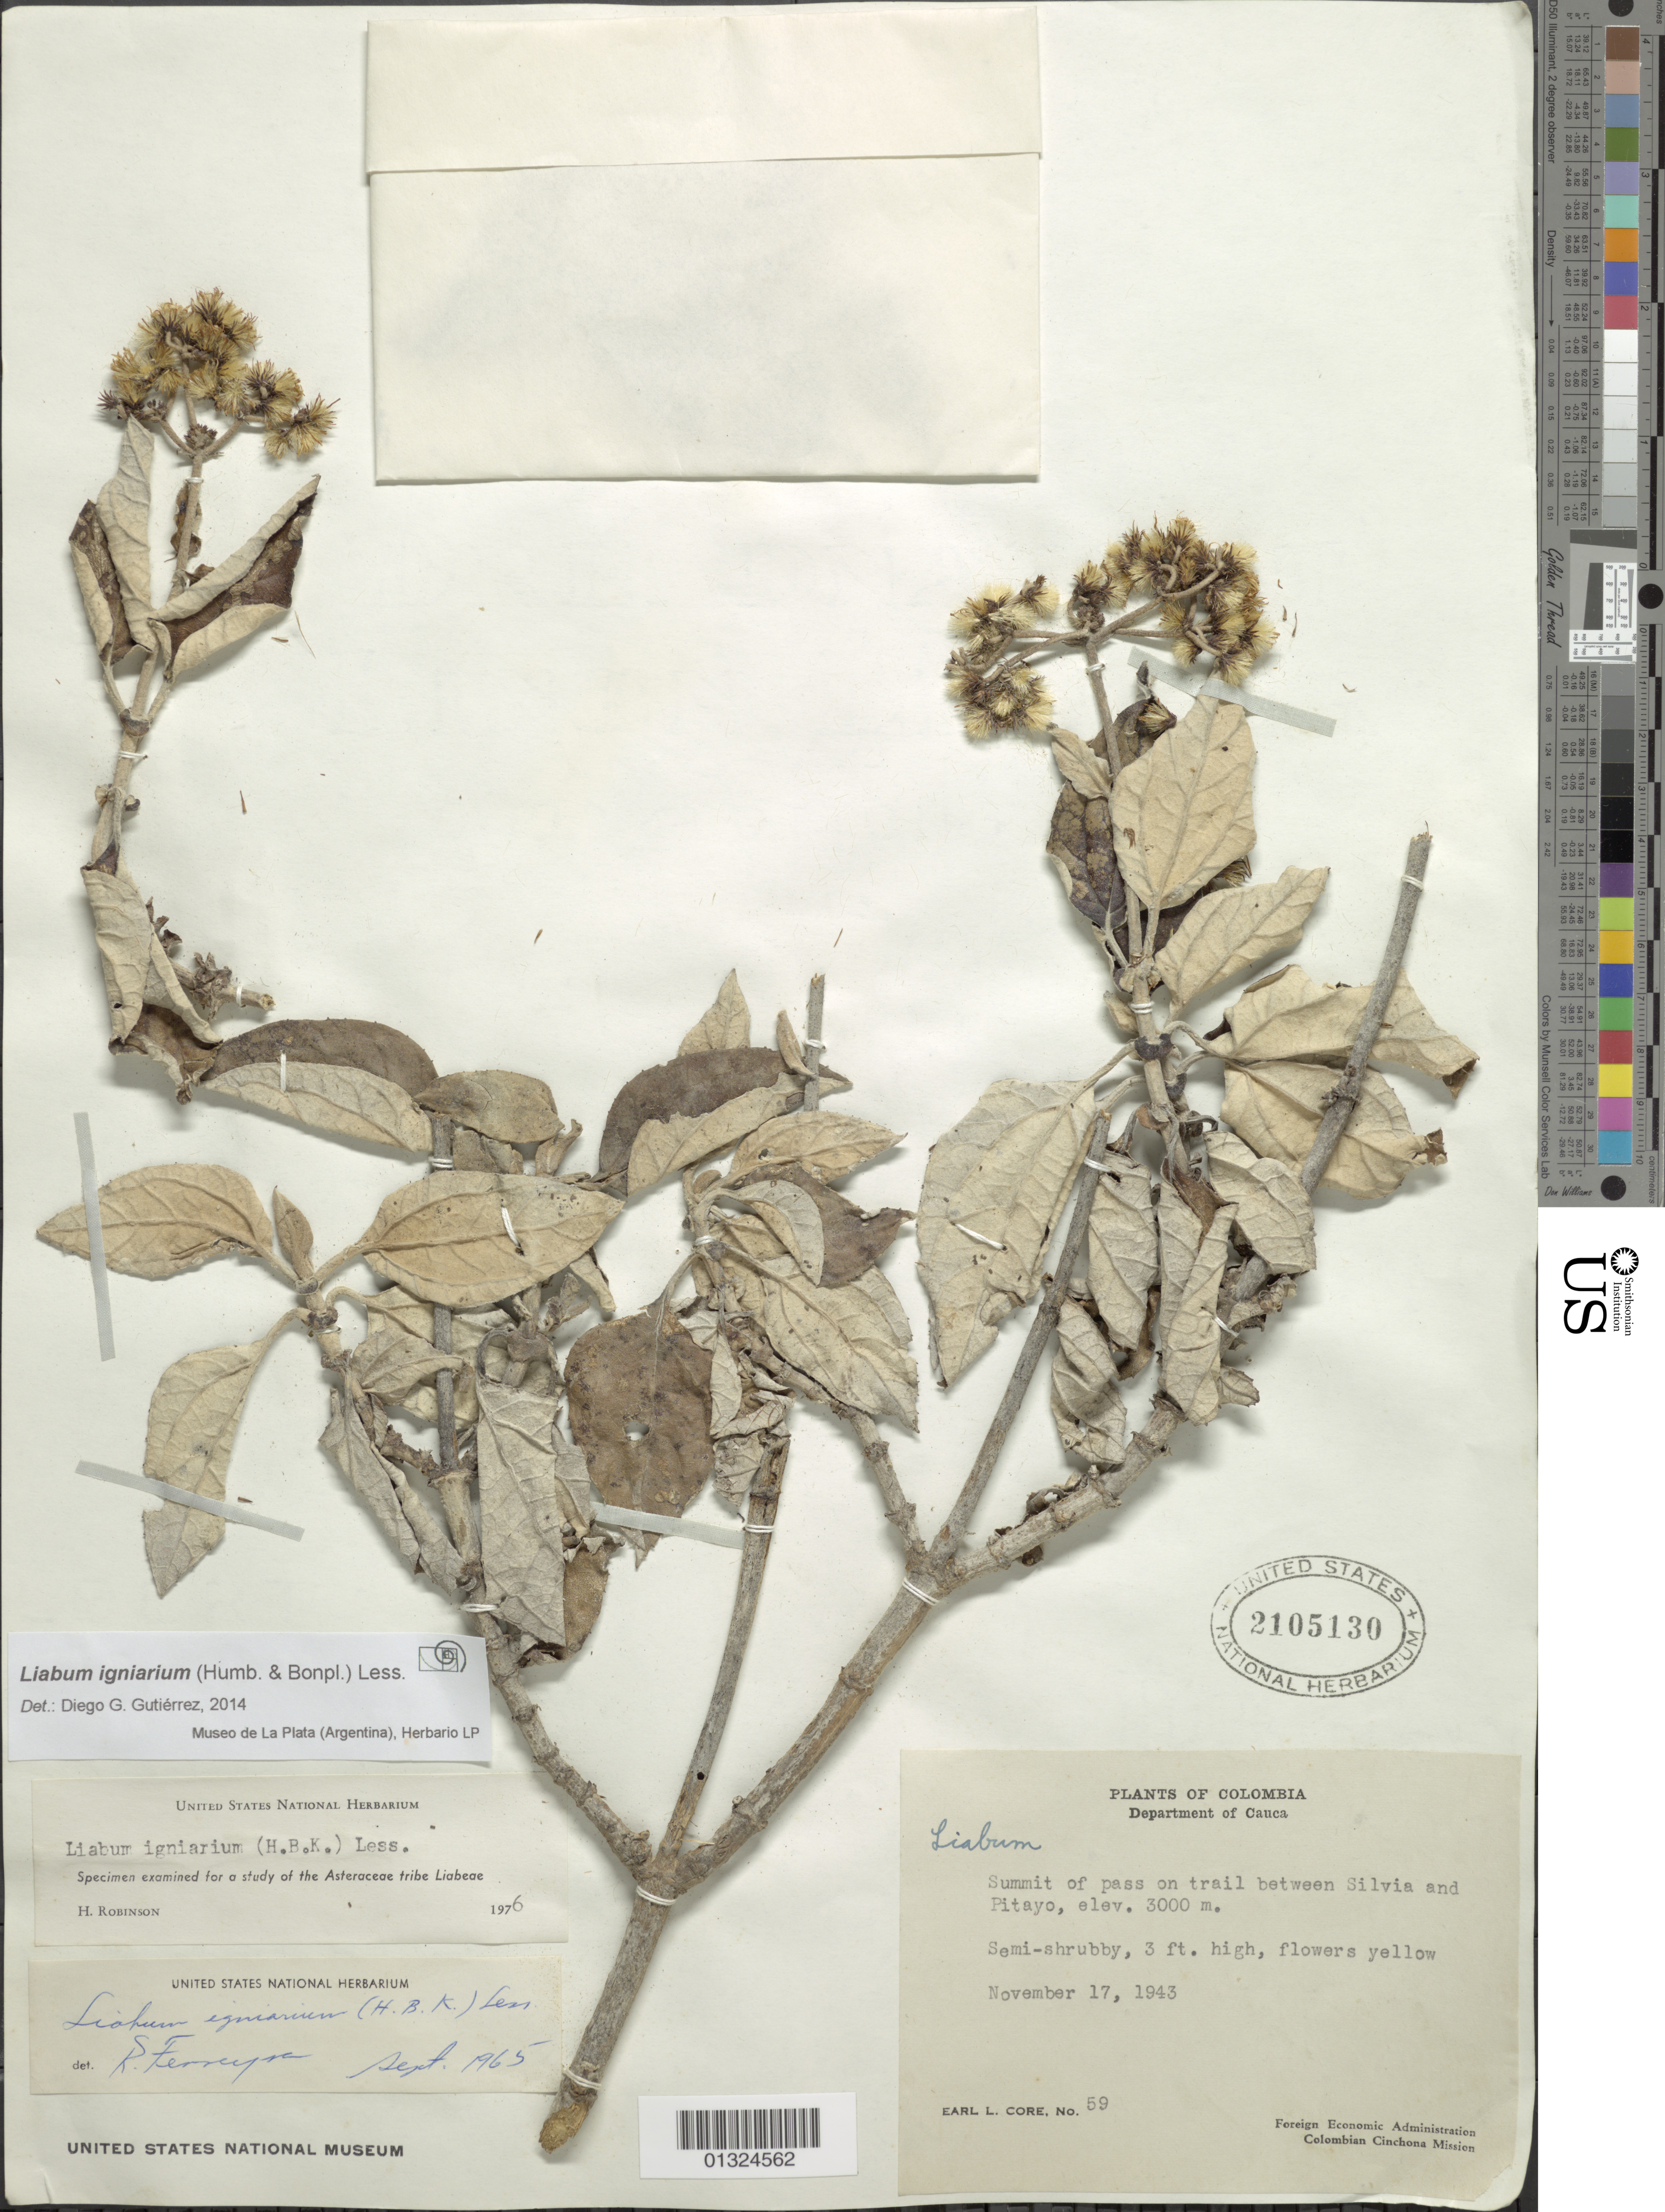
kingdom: Plantae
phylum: Tracheophyta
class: Magnoliopsida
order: Asterales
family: Asteraceae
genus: Liabum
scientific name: Liabum igniarium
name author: Less.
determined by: Gutierrez, D. G.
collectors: E. L. Core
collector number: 59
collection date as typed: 17 November 1943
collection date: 1943-11-17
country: Colombia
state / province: Cauca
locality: Silvia to Pitayo, summit of pass on trail between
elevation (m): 3000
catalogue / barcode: US 2105130